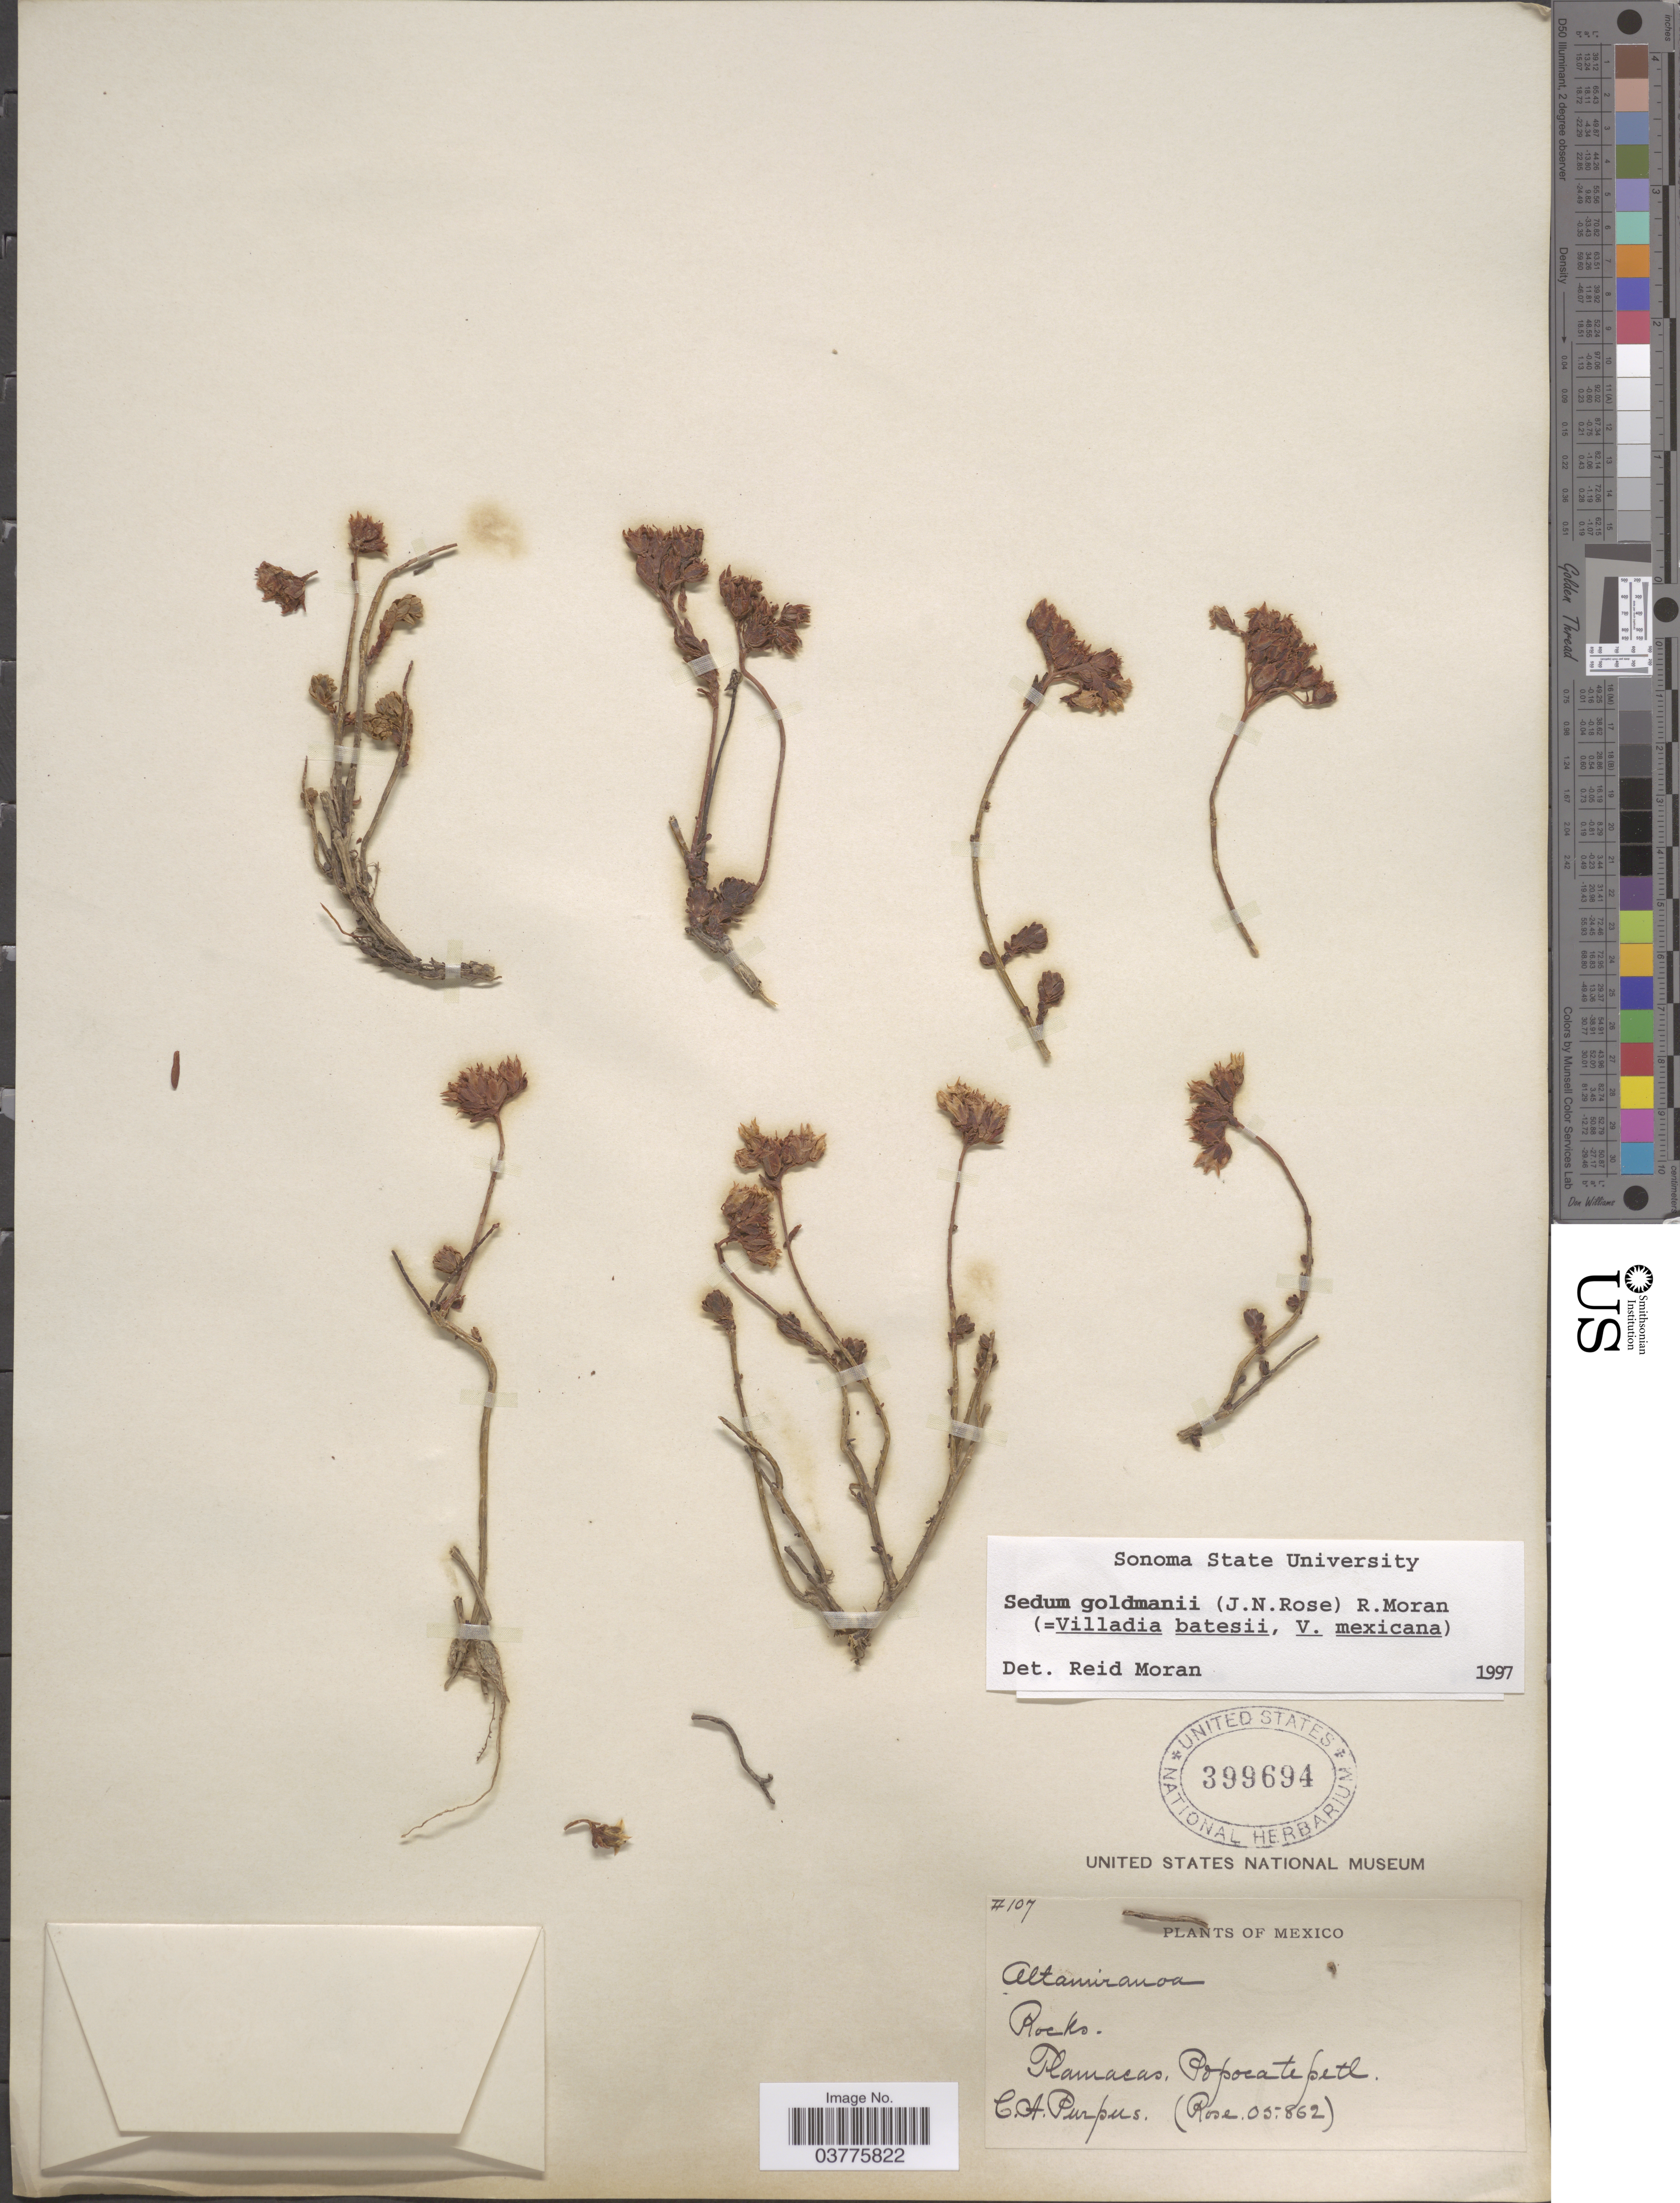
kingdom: Plantae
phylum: Tracheophyta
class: Magnoliopsida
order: Saxifragales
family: Crassulaceae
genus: Sedum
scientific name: Sedum goldmanii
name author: (Rose) Moran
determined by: Moran, R. V.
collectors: C. A. Purpus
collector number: Rose05862/107?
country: Mexico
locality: Flamacas, Popocatepetl.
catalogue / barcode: US 399694